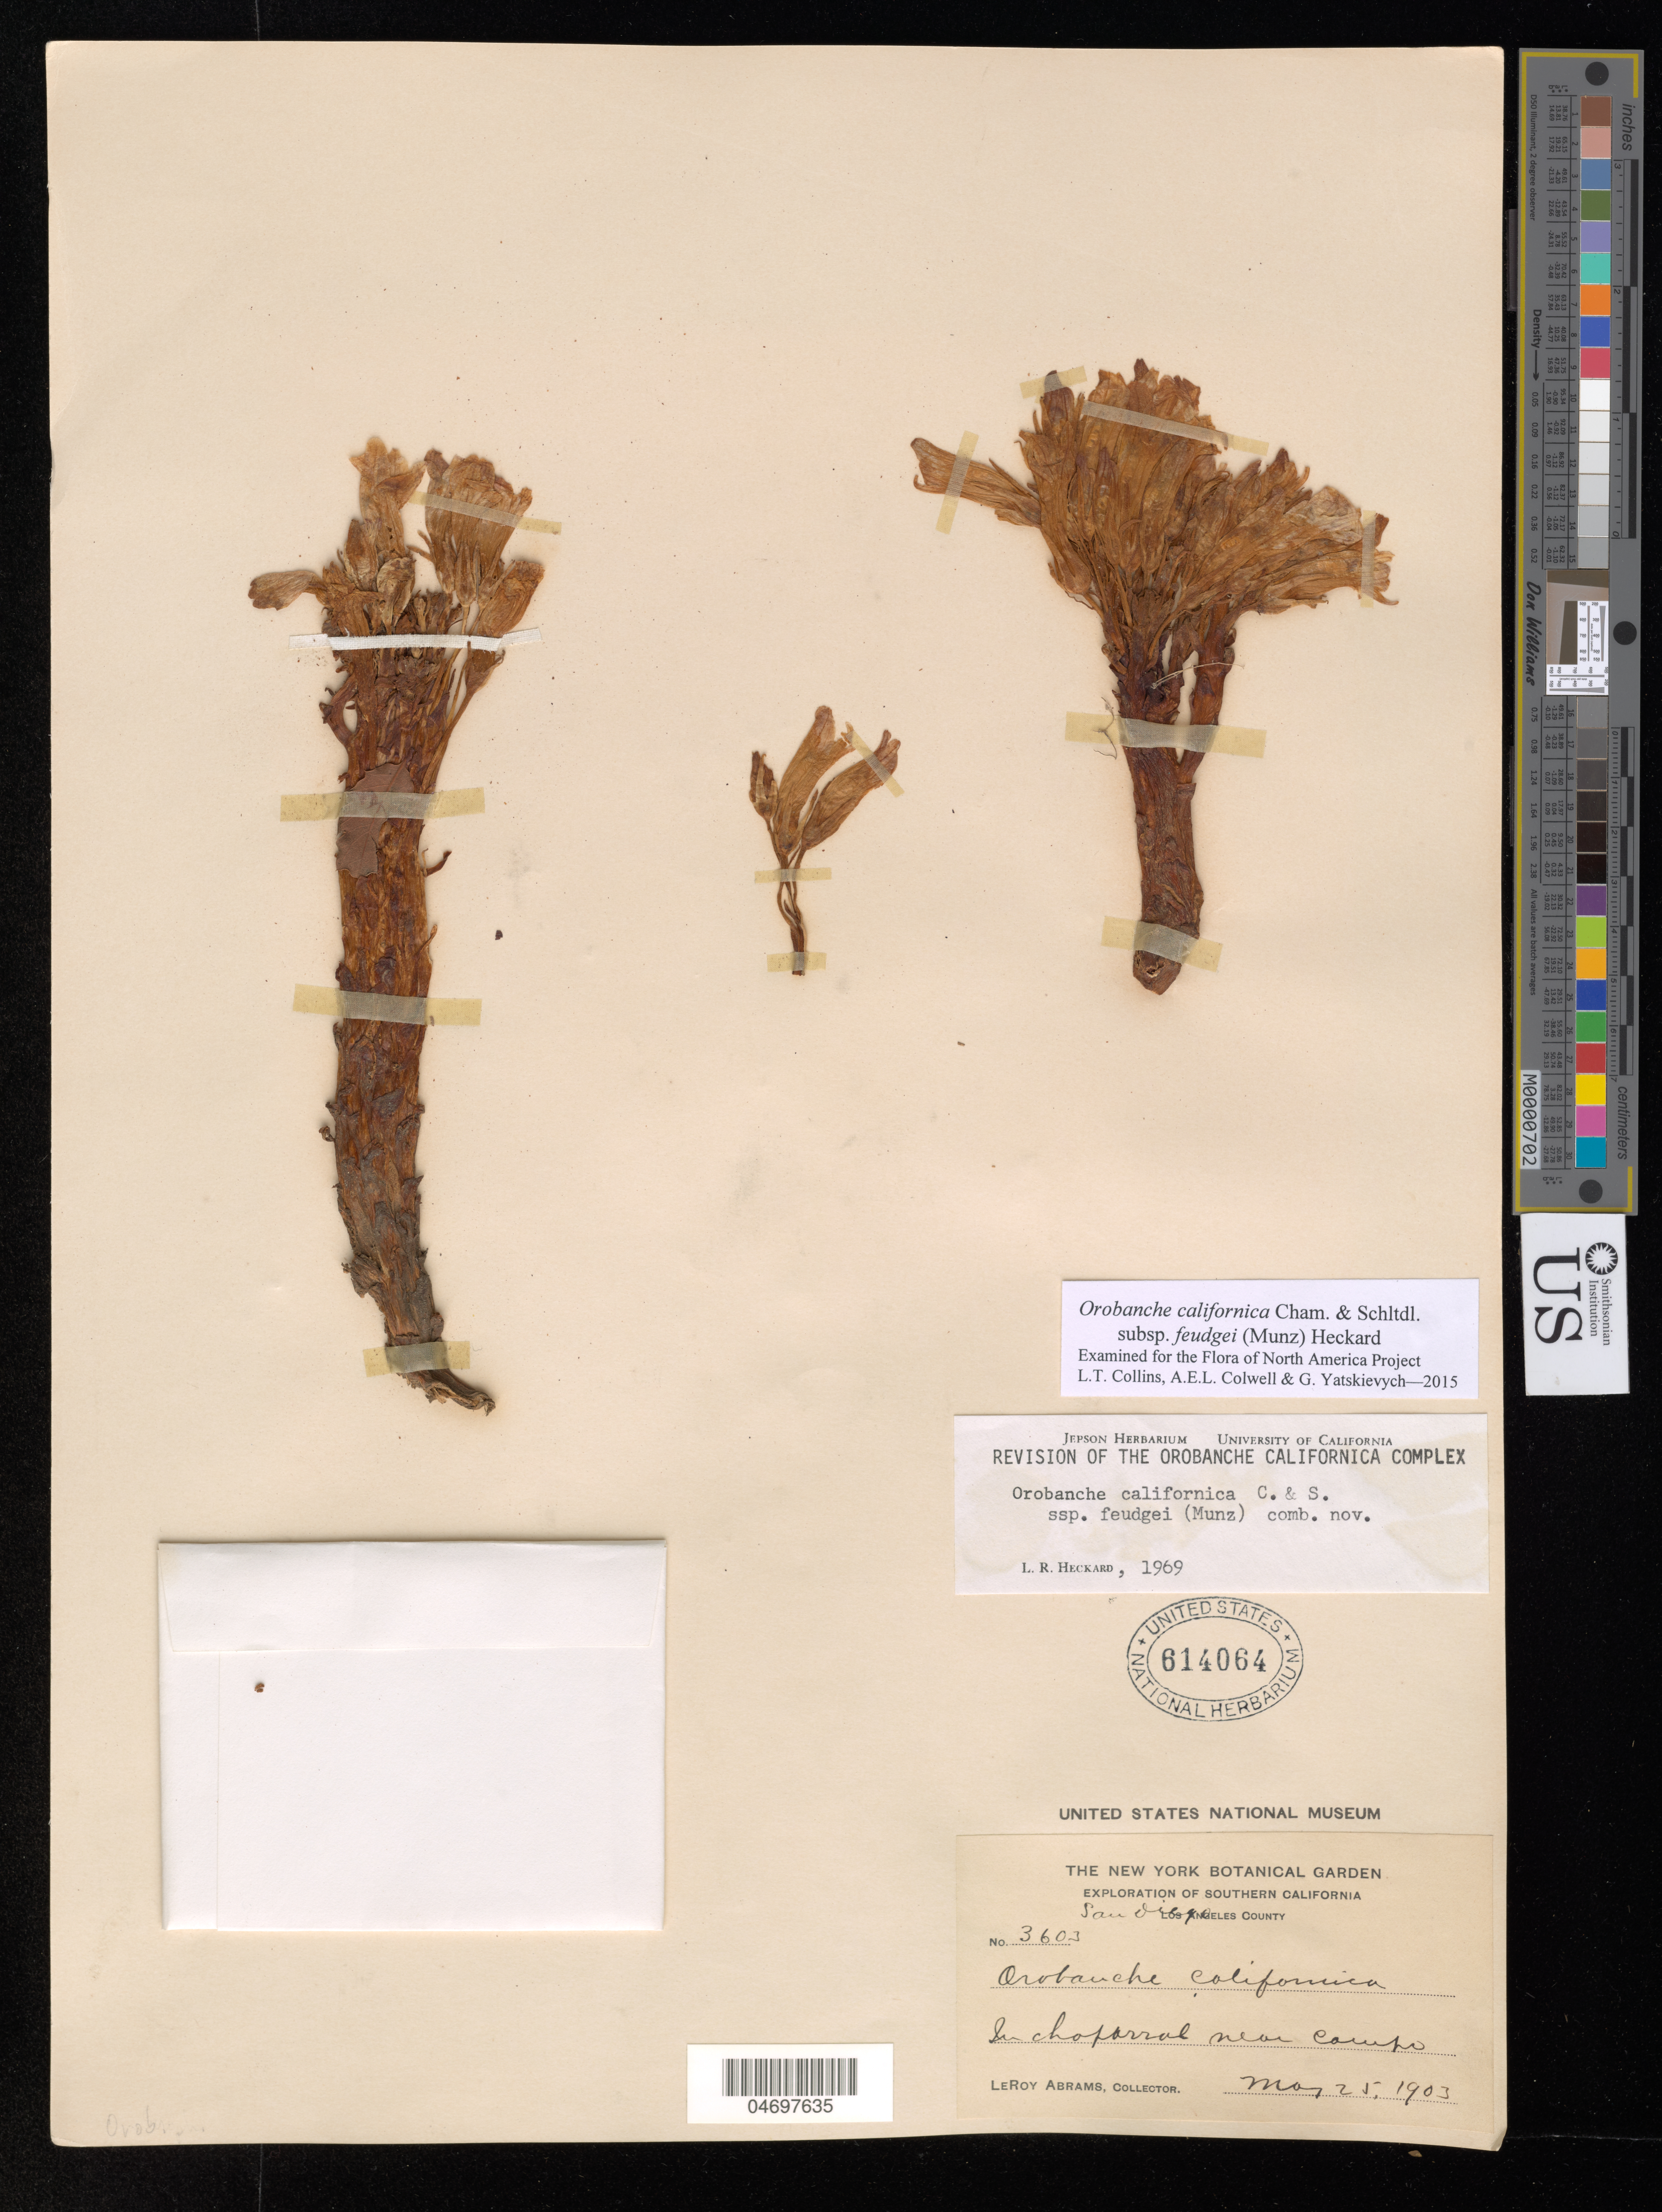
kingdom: Plantae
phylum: Tracheophyta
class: Magnoliopsida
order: Lamiales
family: Orobanchaceae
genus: Orobanche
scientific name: Orobanche californica subsp. feudgei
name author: (Munz) Heckard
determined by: Collins, L. T.; Colwell, A. E.; Yatskievych, G. A.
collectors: L. Abrams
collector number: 3603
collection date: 1903-05-25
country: United States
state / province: California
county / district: San Diego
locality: Southern California, Dry canyon floors, near Campo.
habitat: In chaparral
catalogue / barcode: US 614064